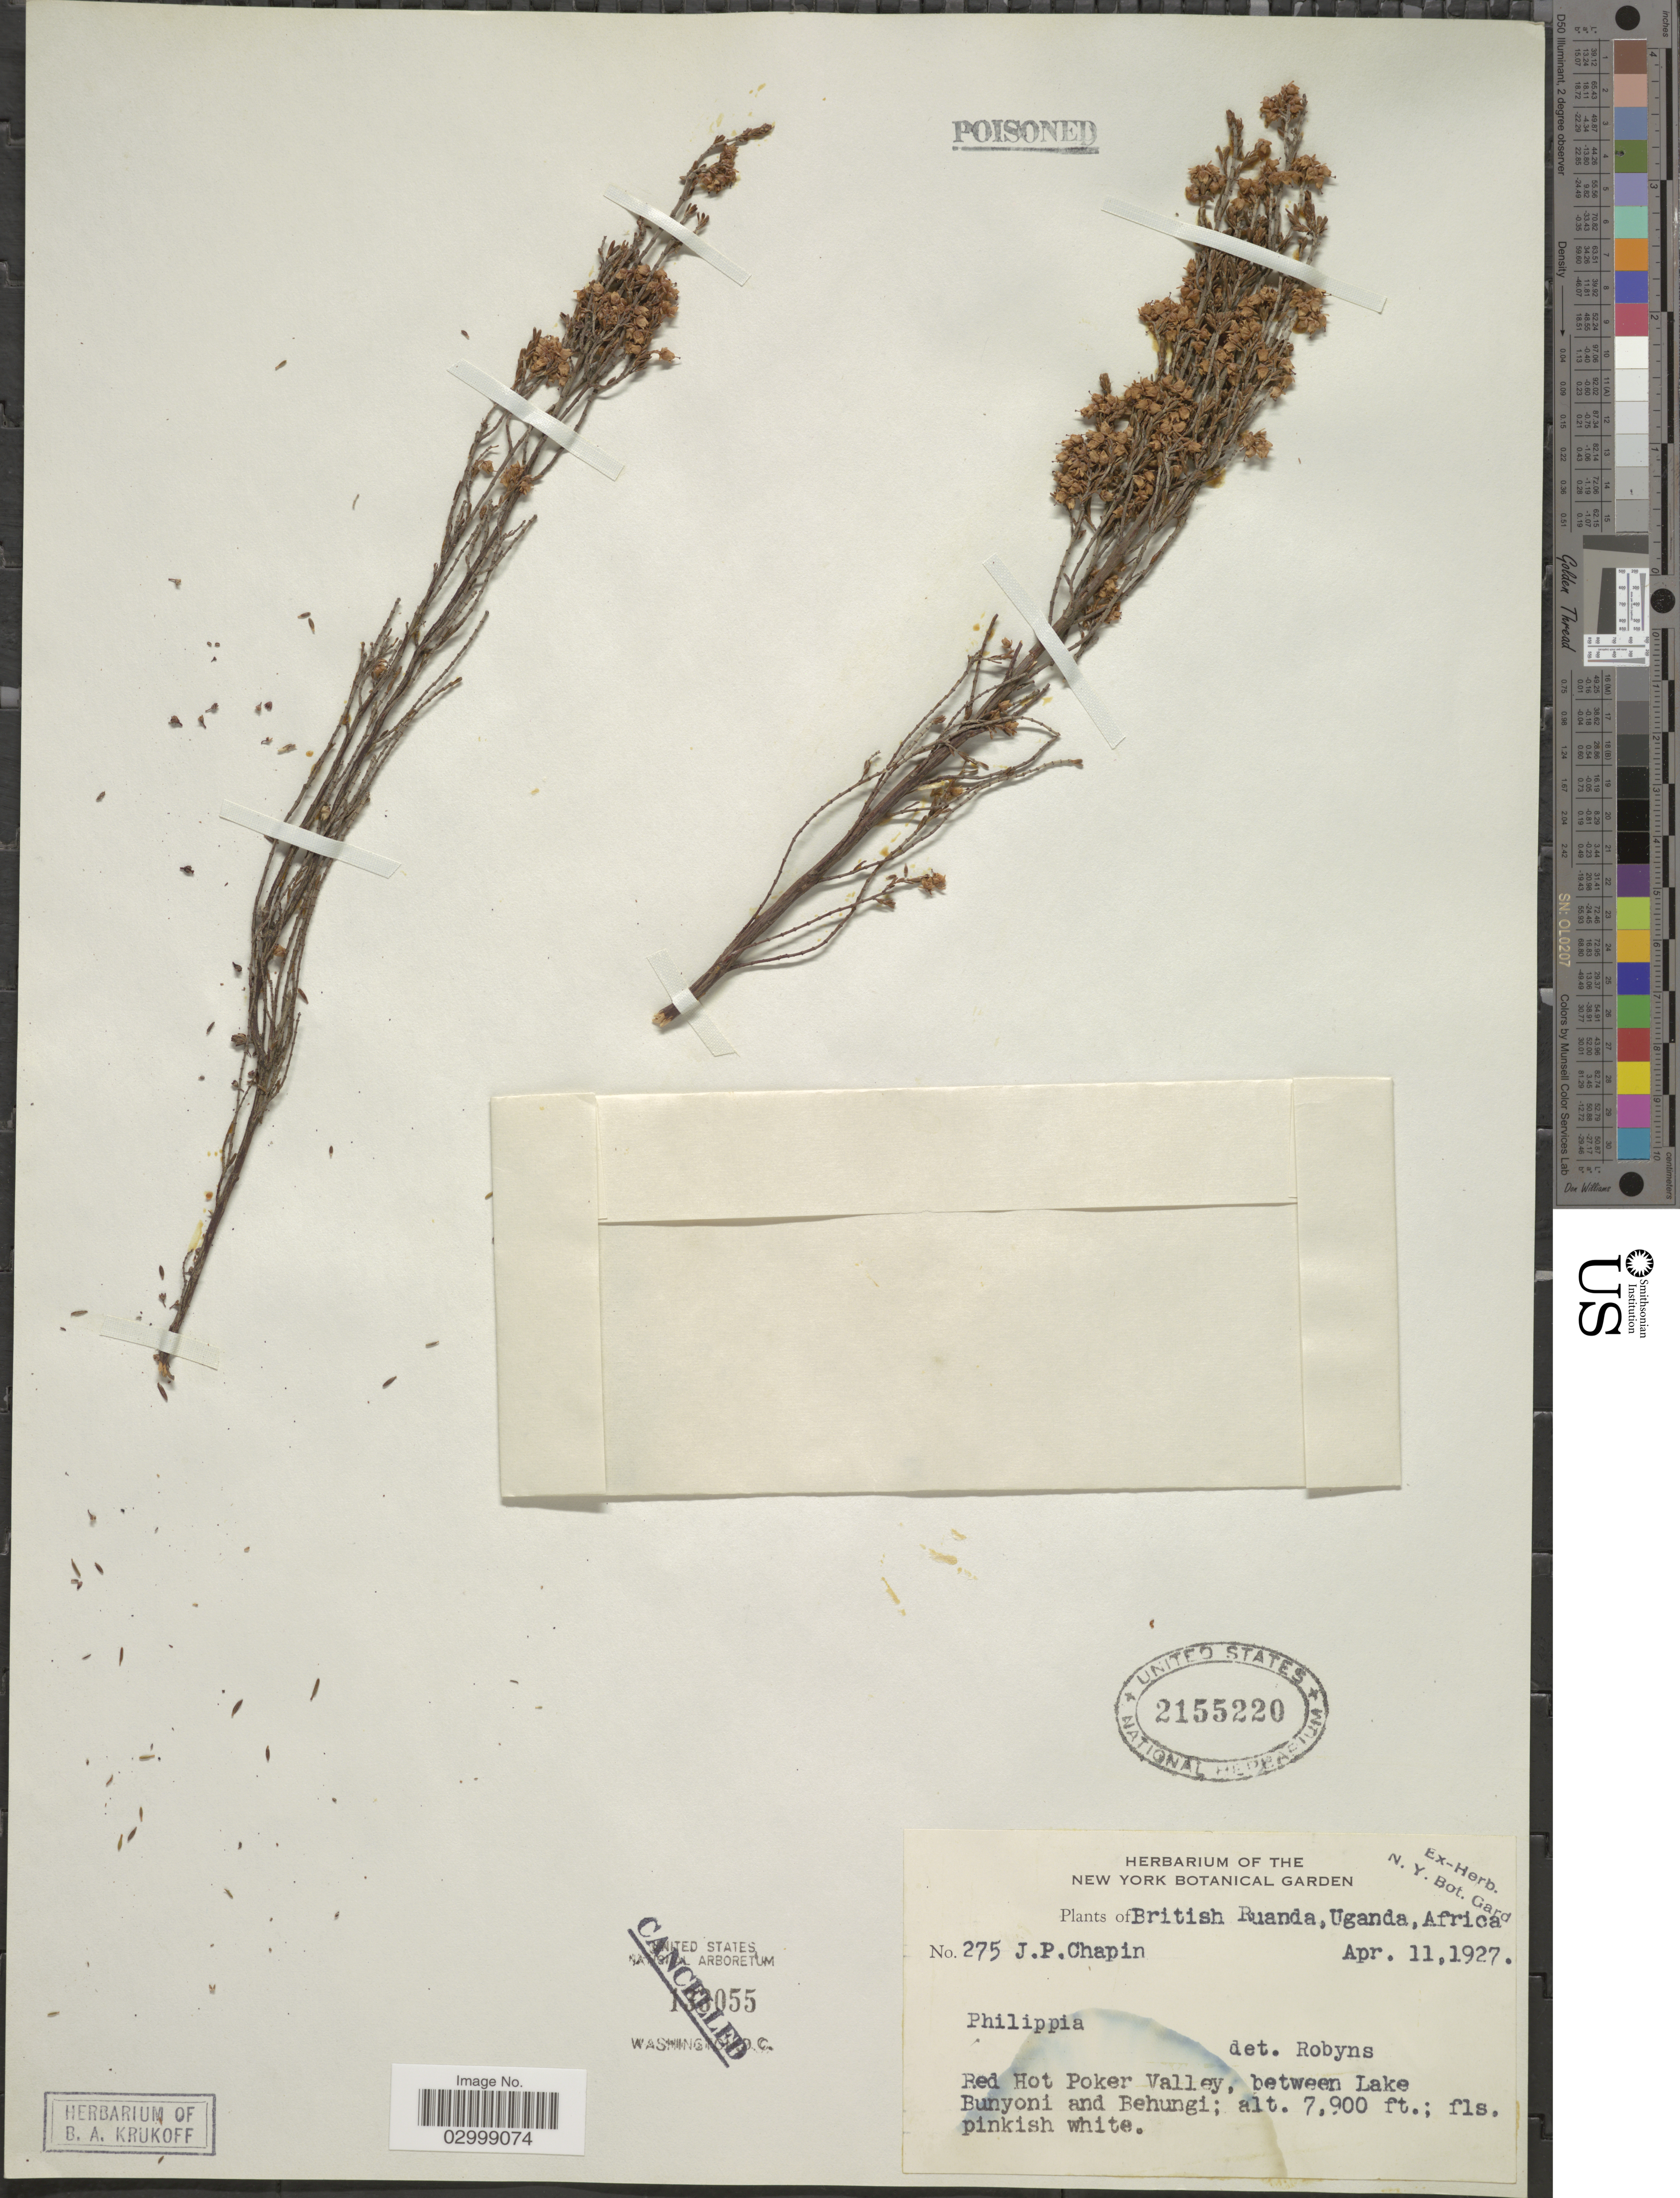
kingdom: Plantae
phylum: Tracheophyta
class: Magnoliopsida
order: Ericales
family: Ericaceae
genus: Philippia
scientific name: Philippia sp.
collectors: J. Chapin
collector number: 275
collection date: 1927-04-11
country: Uganda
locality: British Ruanda, Uganda, Africa, Red Hot Valley, between Lake Bunyoni and Behungi.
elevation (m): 2408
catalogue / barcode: US 2155220